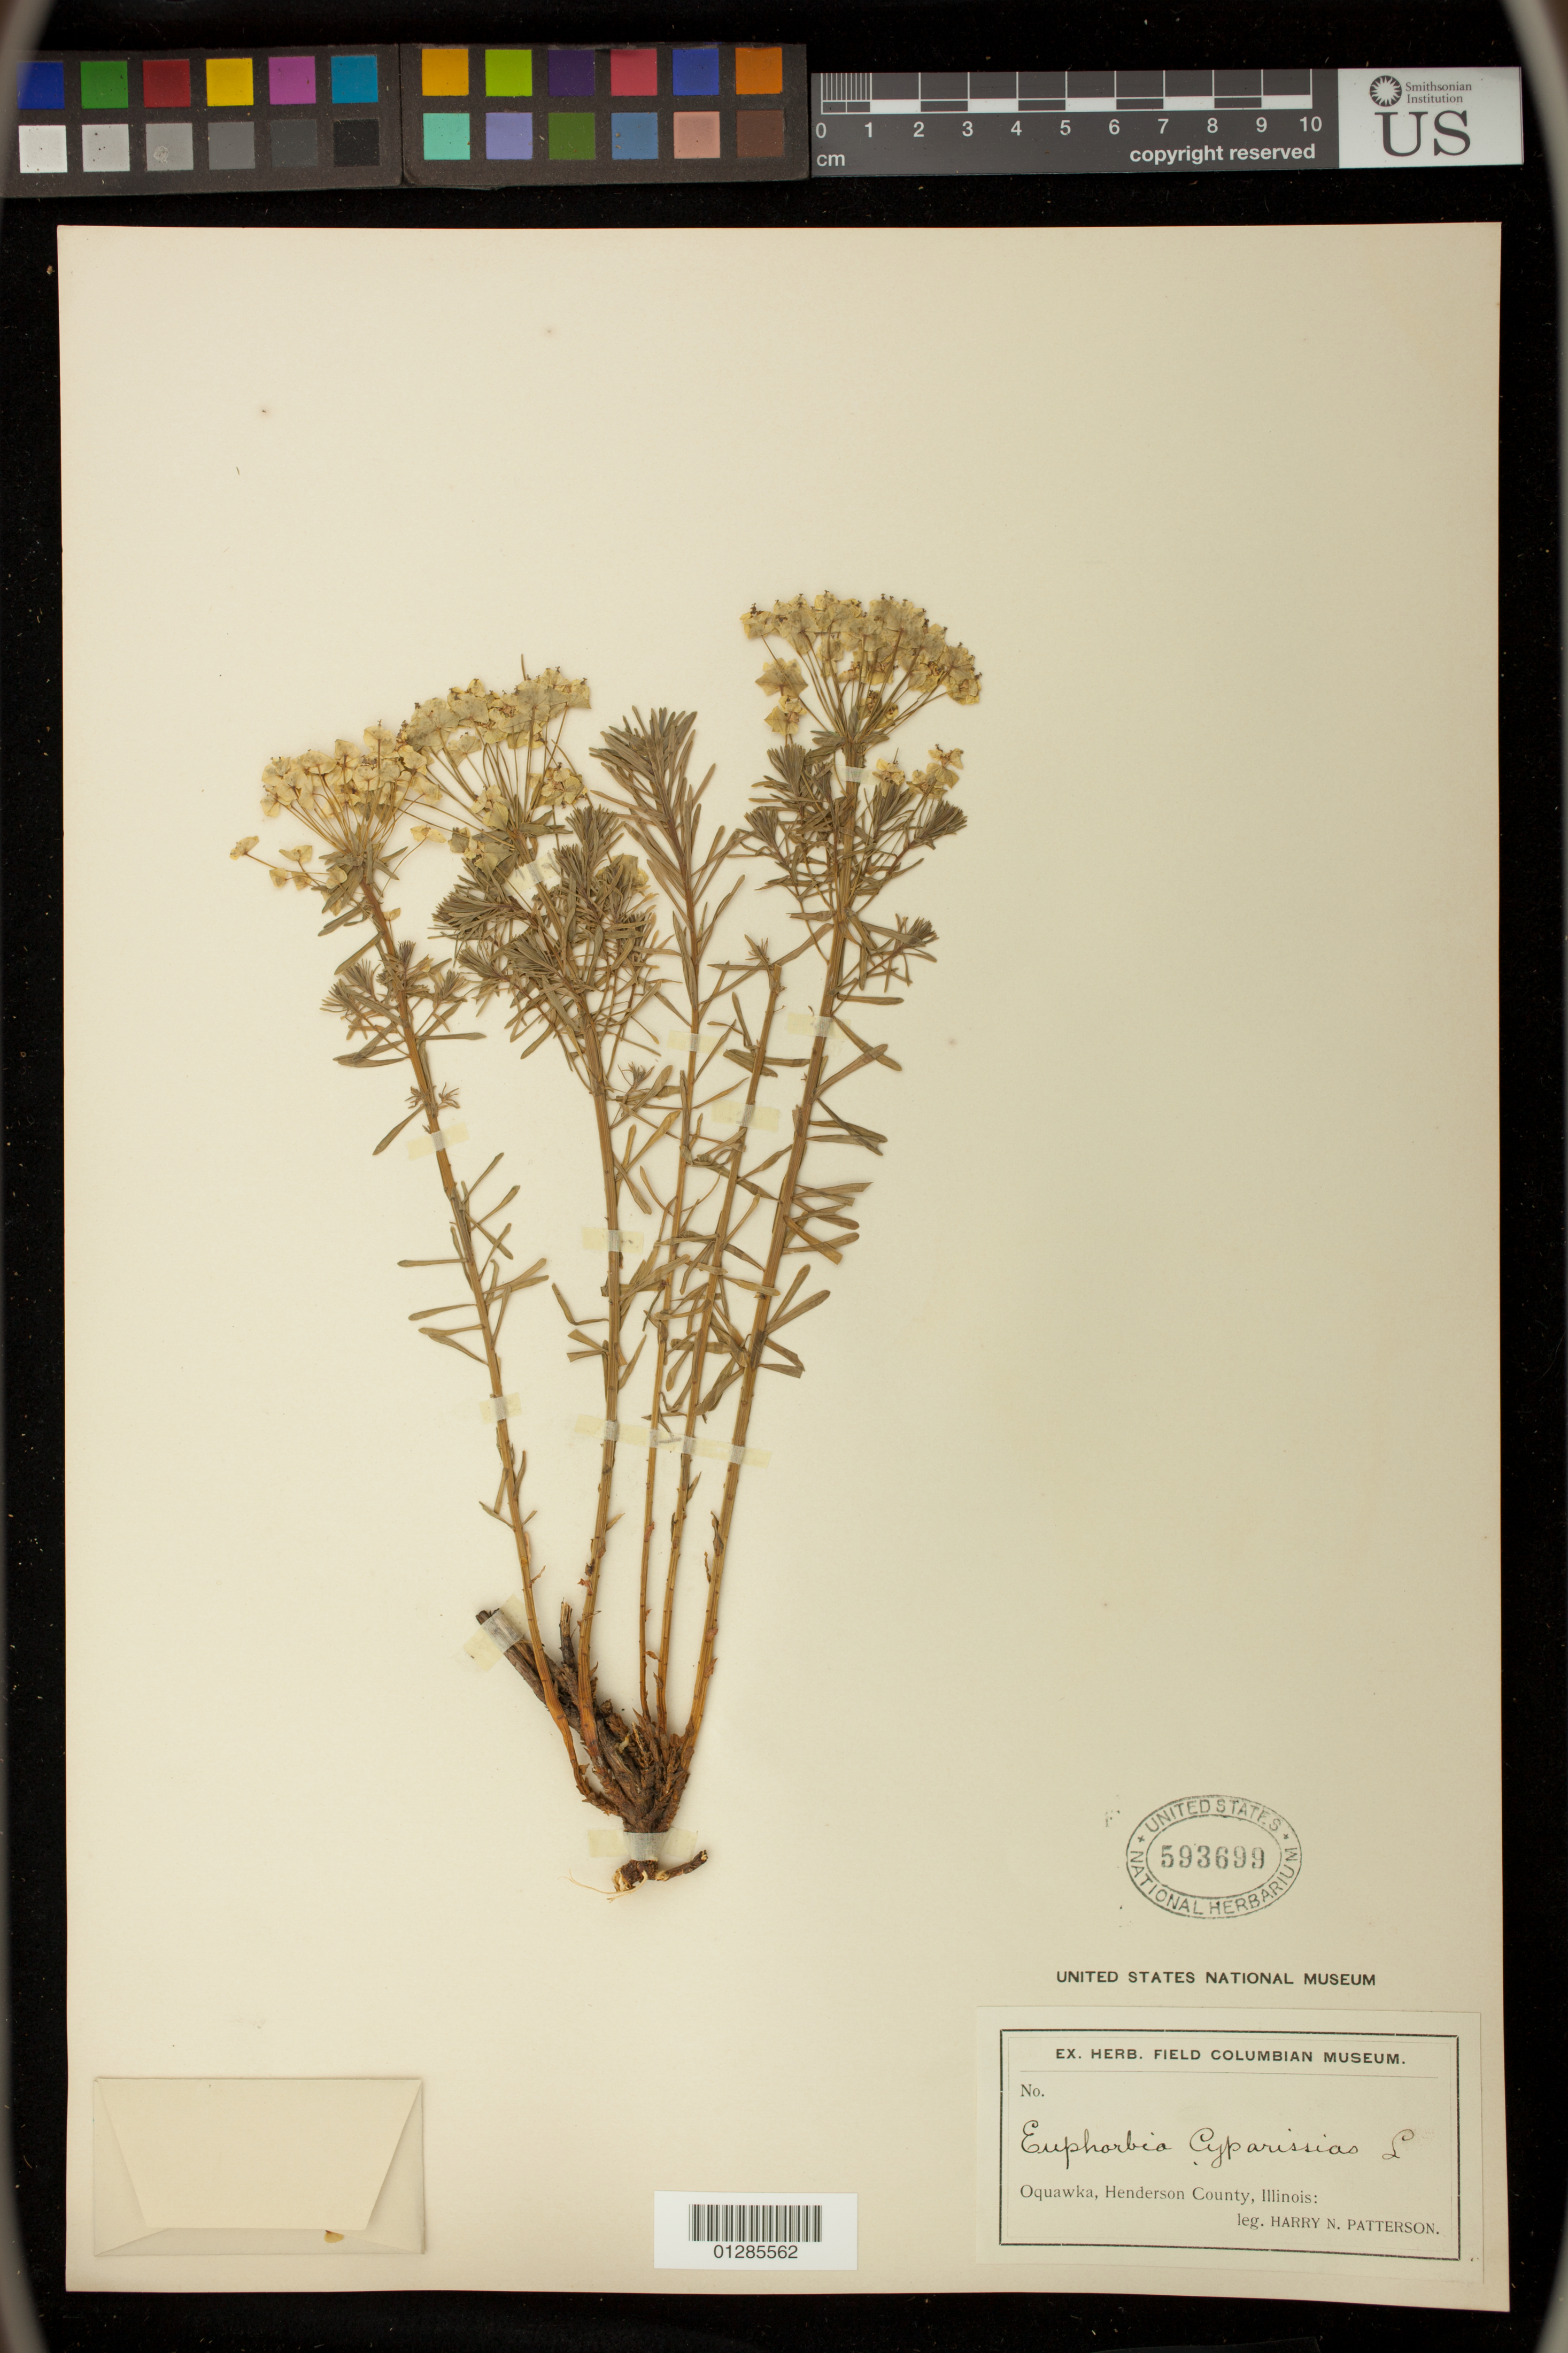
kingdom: Plantae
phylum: Tracheophyta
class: Magnoliopsida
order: Malpighiales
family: Euphorbiaceae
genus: Euphorbia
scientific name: Euphorbia cyparissias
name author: L.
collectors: H. N. Patterson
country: United States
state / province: Illinois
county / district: Henderson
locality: Oquawka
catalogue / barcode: US 593699